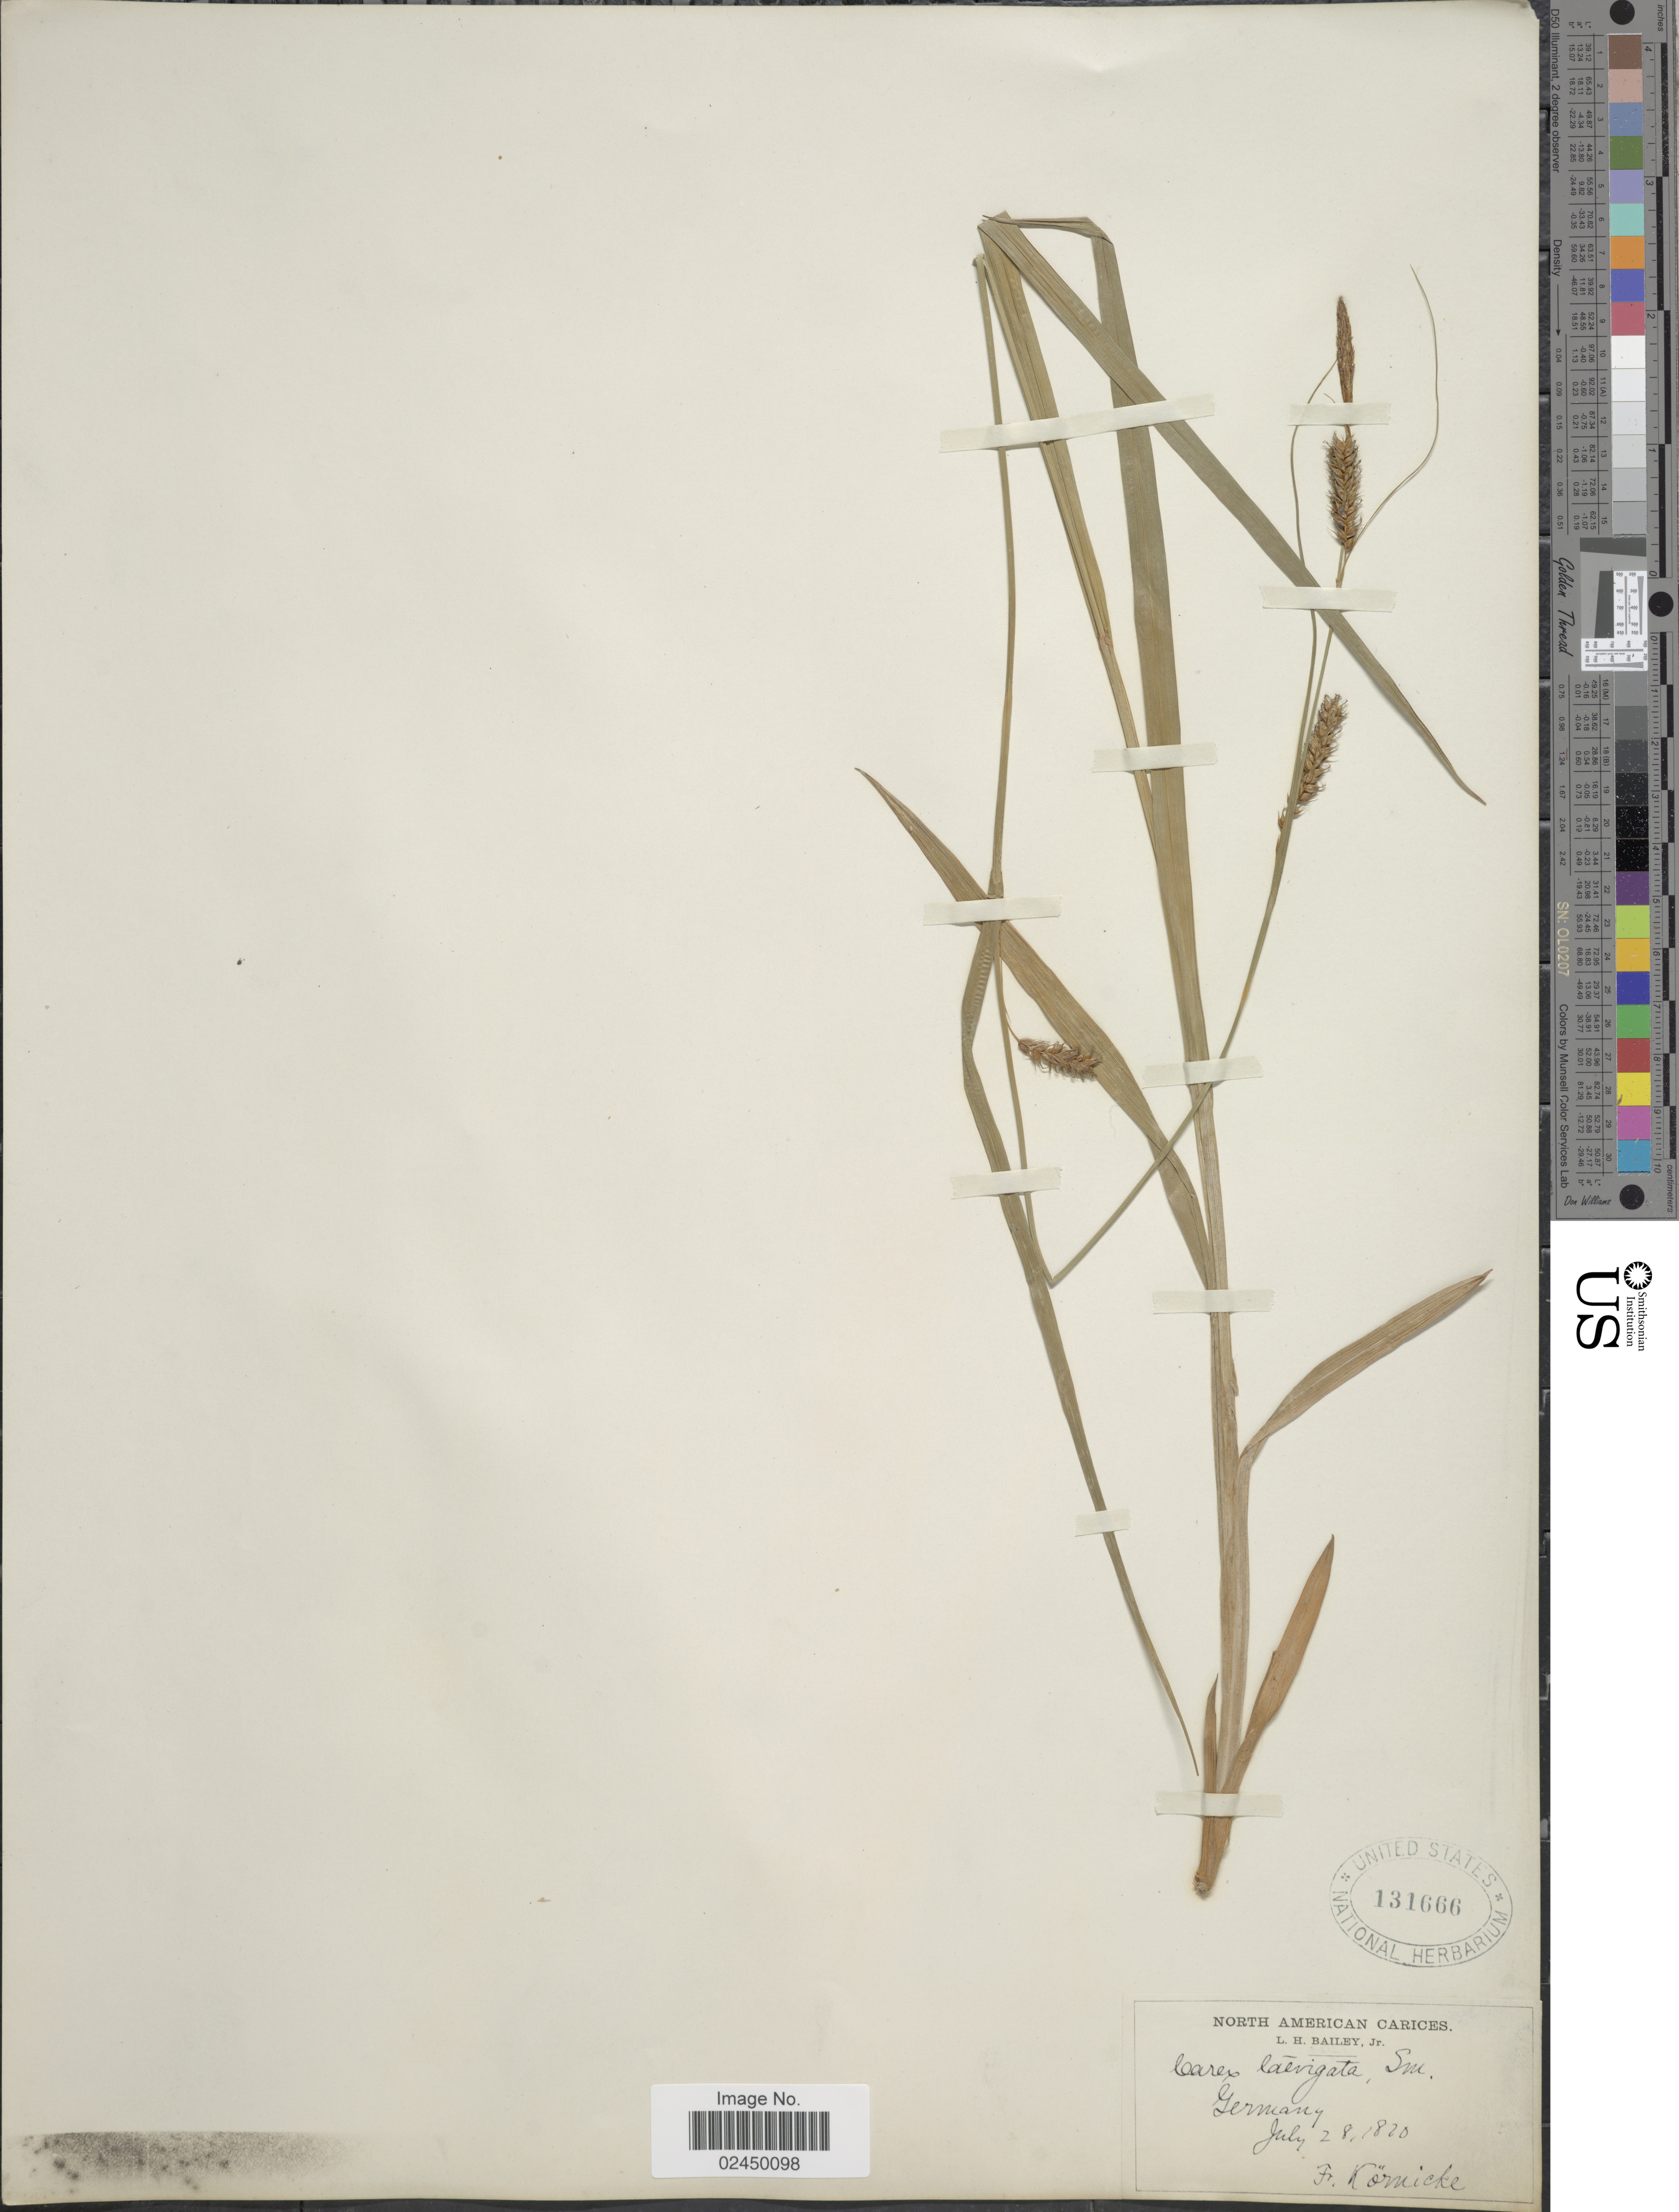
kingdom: Plantae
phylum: Tracheophyta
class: Liliopsida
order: Poales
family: Cyperaceae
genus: Carex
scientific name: Carex laevigata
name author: Sm.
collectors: F. A. Körnicke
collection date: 1820-07-28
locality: North American, Germany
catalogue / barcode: US 131666